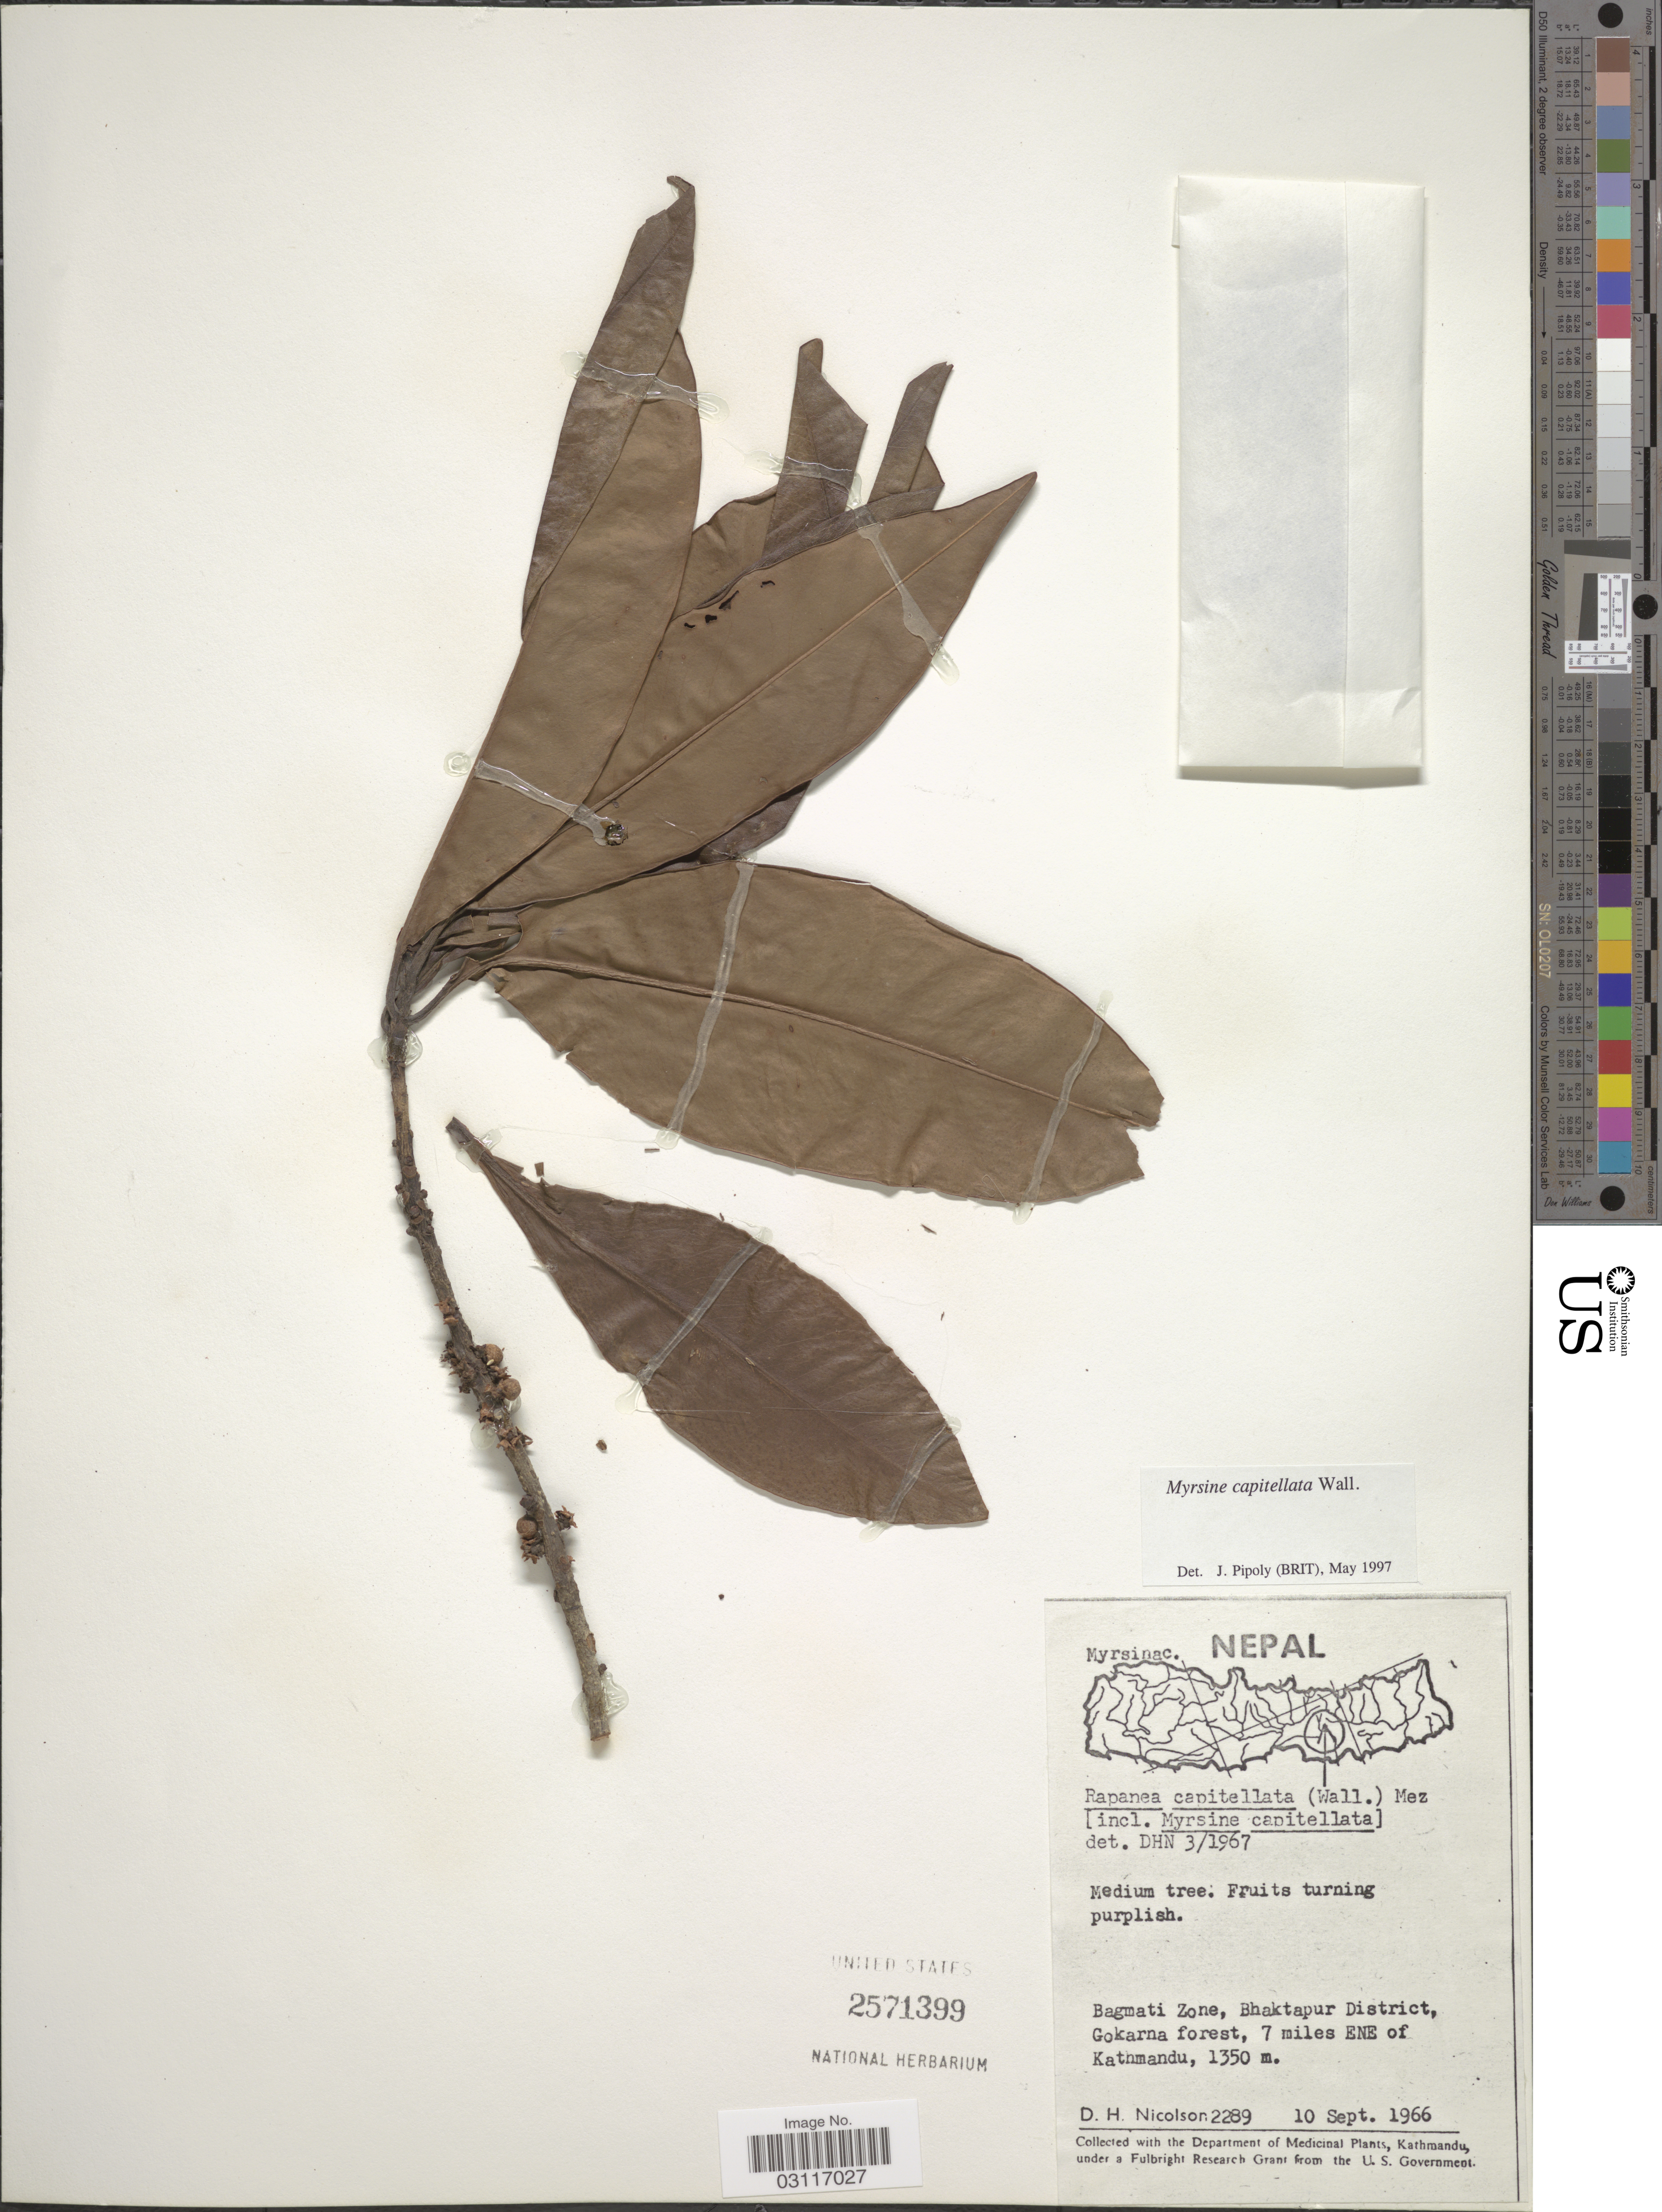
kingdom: Plantae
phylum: Tracheophyta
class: Magnoliopsida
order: Ericales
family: Primulaceae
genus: Myrsine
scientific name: Myrsine capitellata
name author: Wall.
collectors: D. H. Nicolson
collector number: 2289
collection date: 1966-09-10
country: Nepal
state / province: Bagmati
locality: Bagmati Zone, Bhaktapur District, Gokarna forest, 7 miles ENE of Kathmandu.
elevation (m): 1350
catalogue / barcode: US 2571399